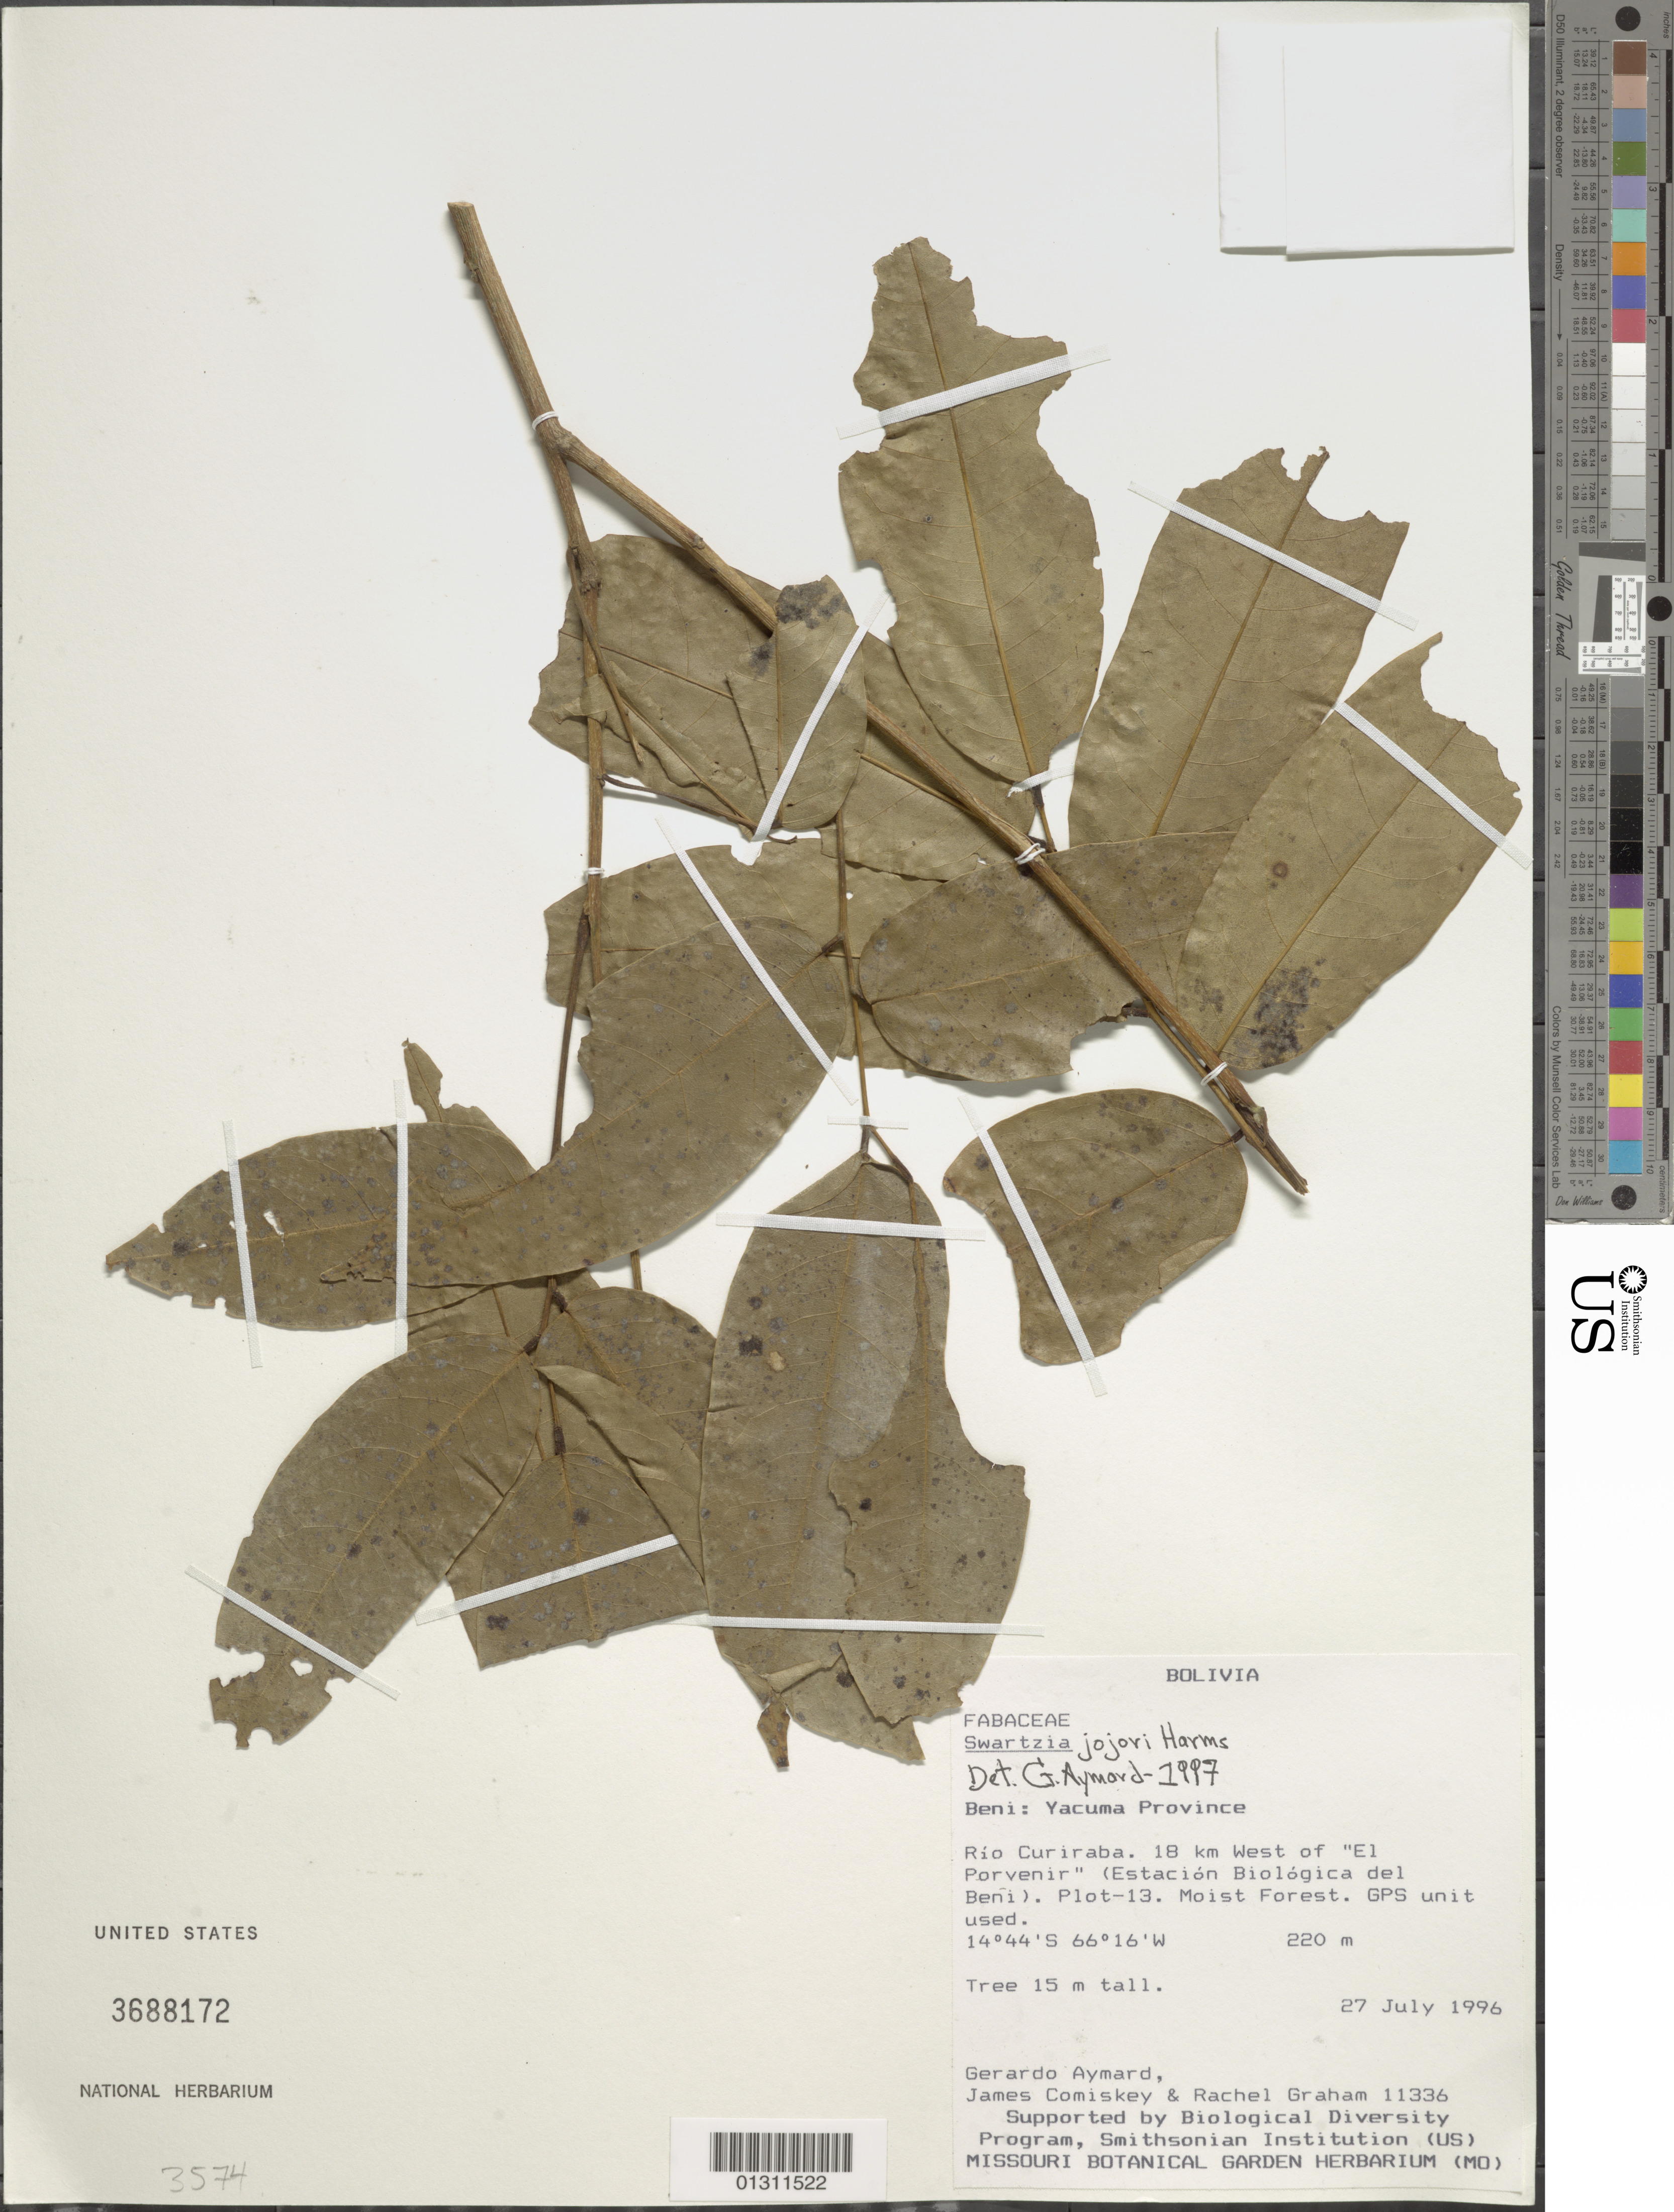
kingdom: Plantae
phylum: Tracheophyta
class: Magnoliopsida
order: Fabales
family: Fabaceae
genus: Swartzia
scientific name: Swartzia jorori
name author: Harms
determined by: Aymard C., G. A., (PORT), Univ. Nac. Exp. de los Llanos Ezequiel Zamora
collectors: G. A. Aymard, J. A. Comiskey & R. Graham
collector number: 11336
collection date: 1996-07-27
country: Bolivia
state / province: Beni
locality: Yacuma Province. Rio Curiraba. 18 km West of "El Porvenir" (Estacion Biologica del Beni). Plot-13.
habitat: Moist forest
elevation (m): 220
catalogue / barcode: US 3688172